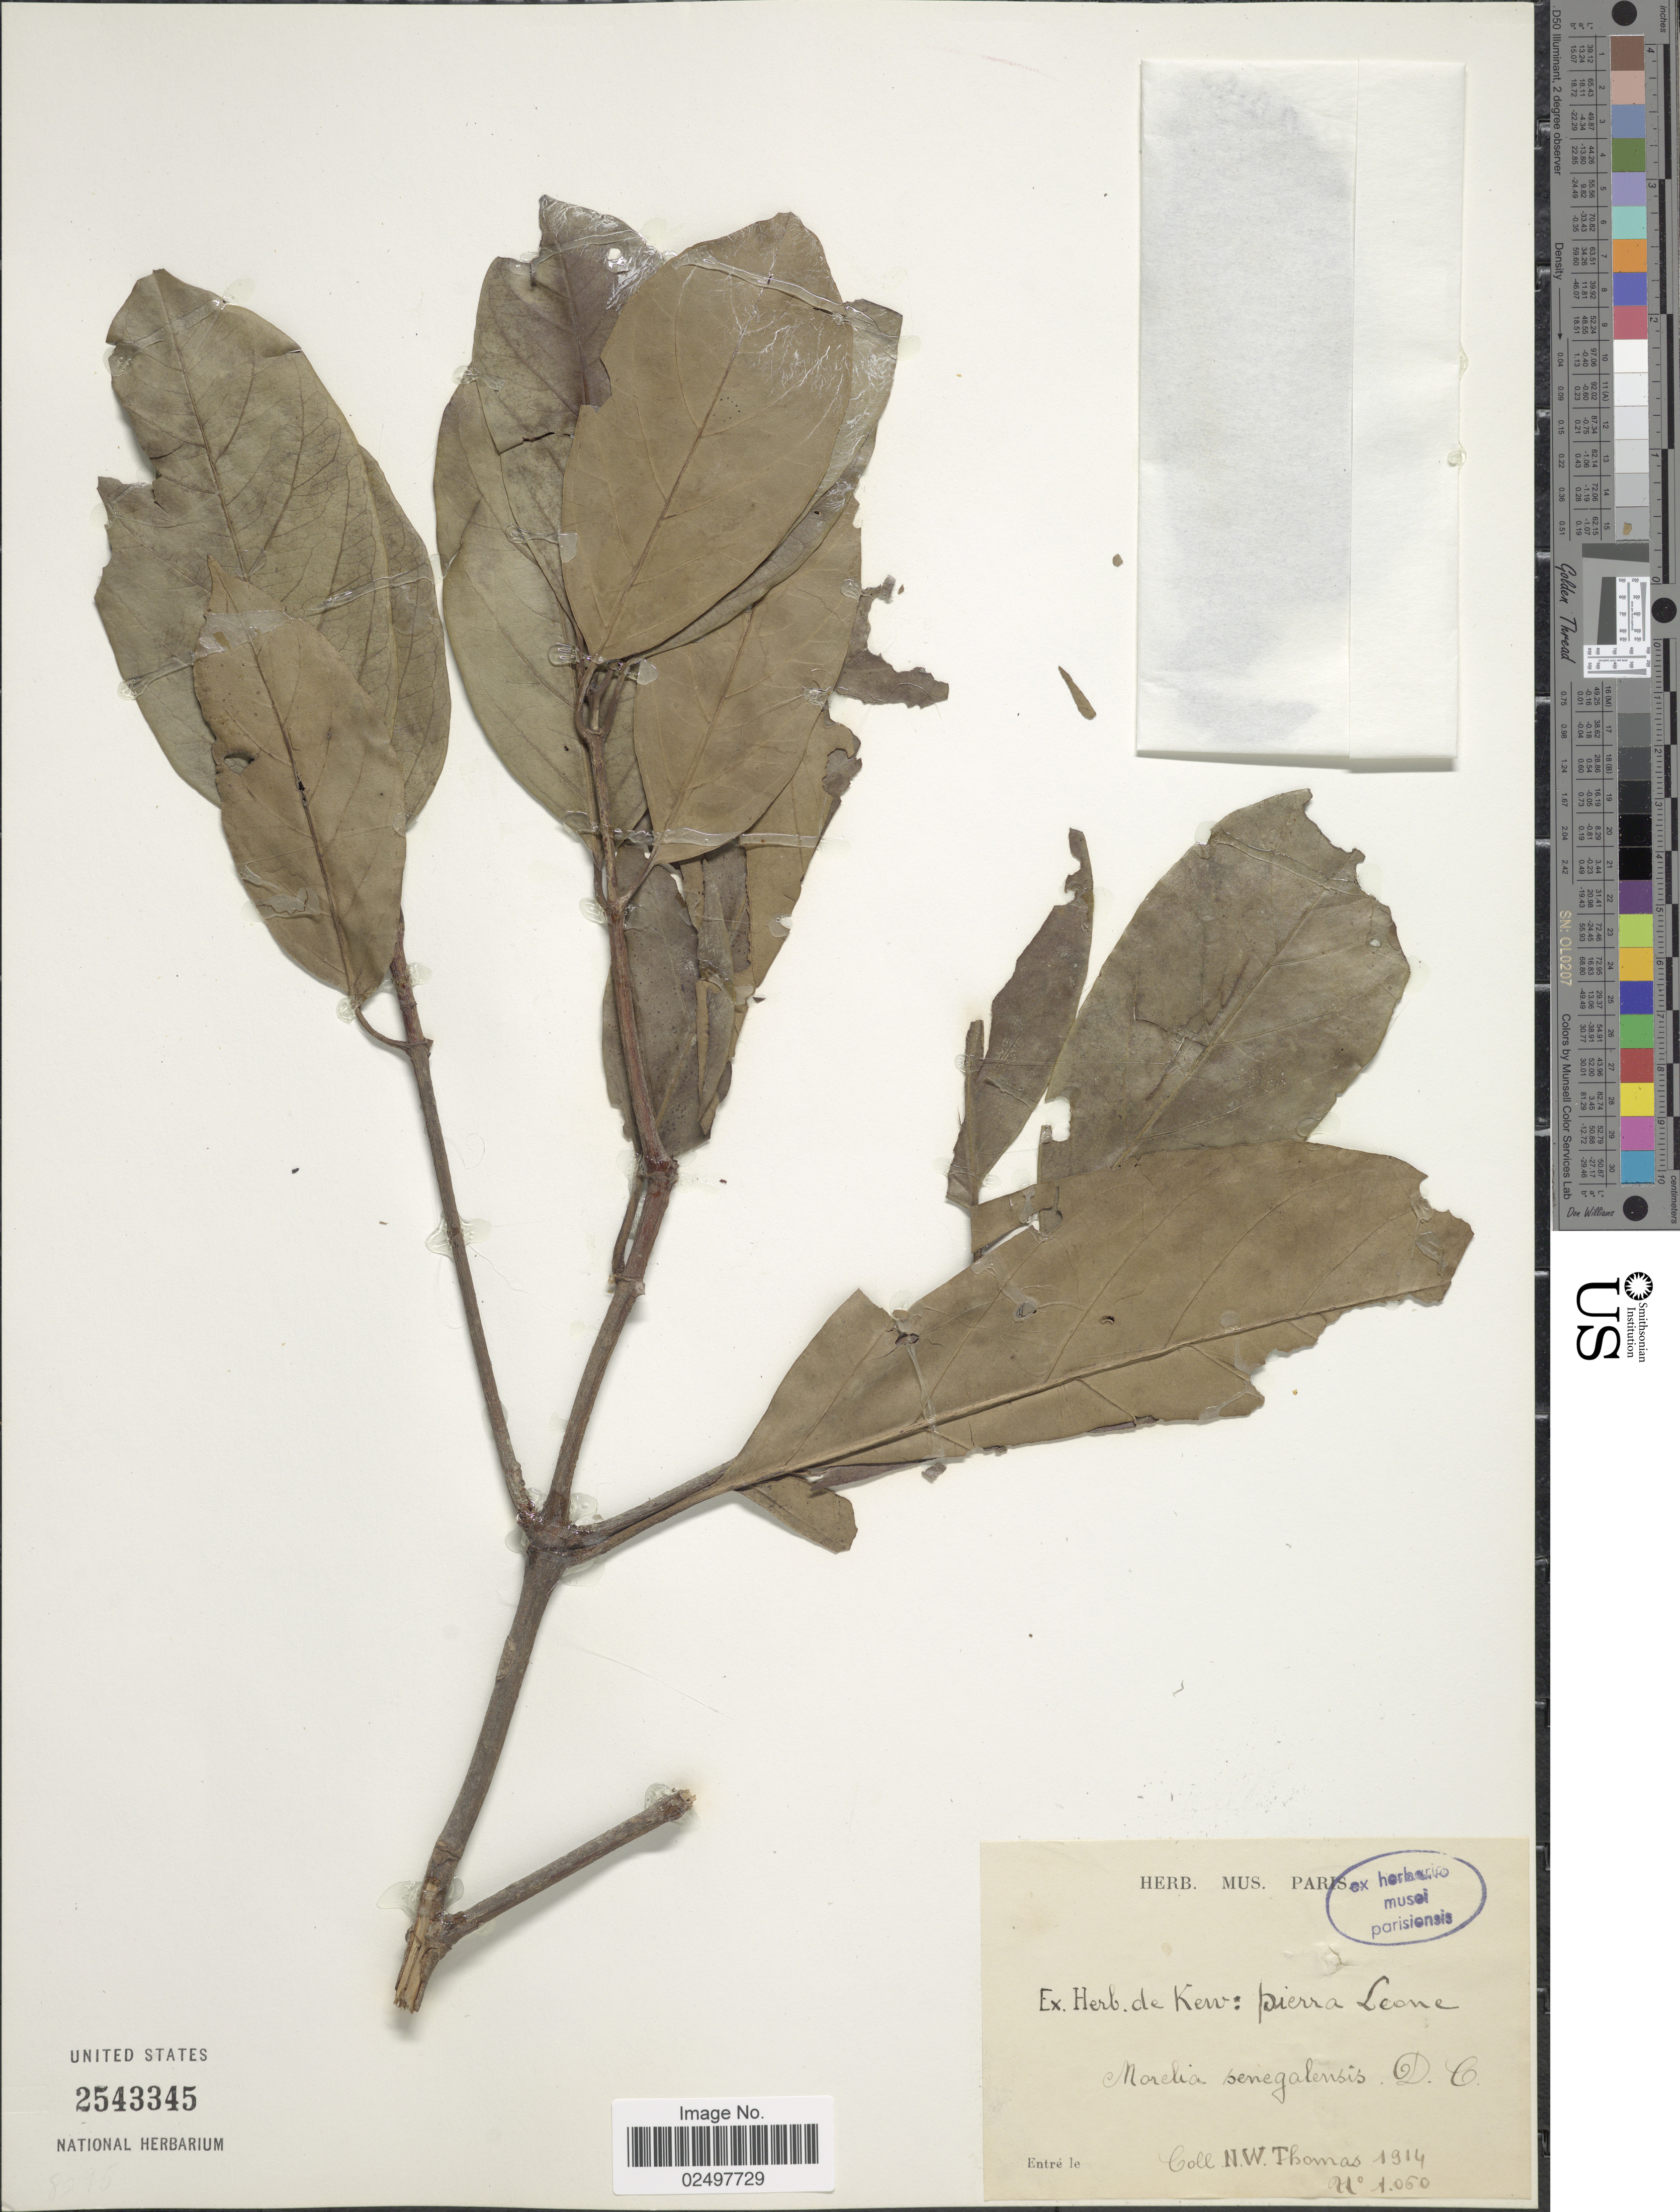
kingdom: Plantae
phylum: Tracheophyta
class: Magnoliopsida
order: Gentianales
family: Rubiaceae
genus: Morelia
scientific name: Morelia senegalensis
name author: A. Rich. ex DC.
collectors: N. Thomas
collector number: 1060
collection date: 1914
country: Sierra Leone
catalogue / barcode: US 2543345